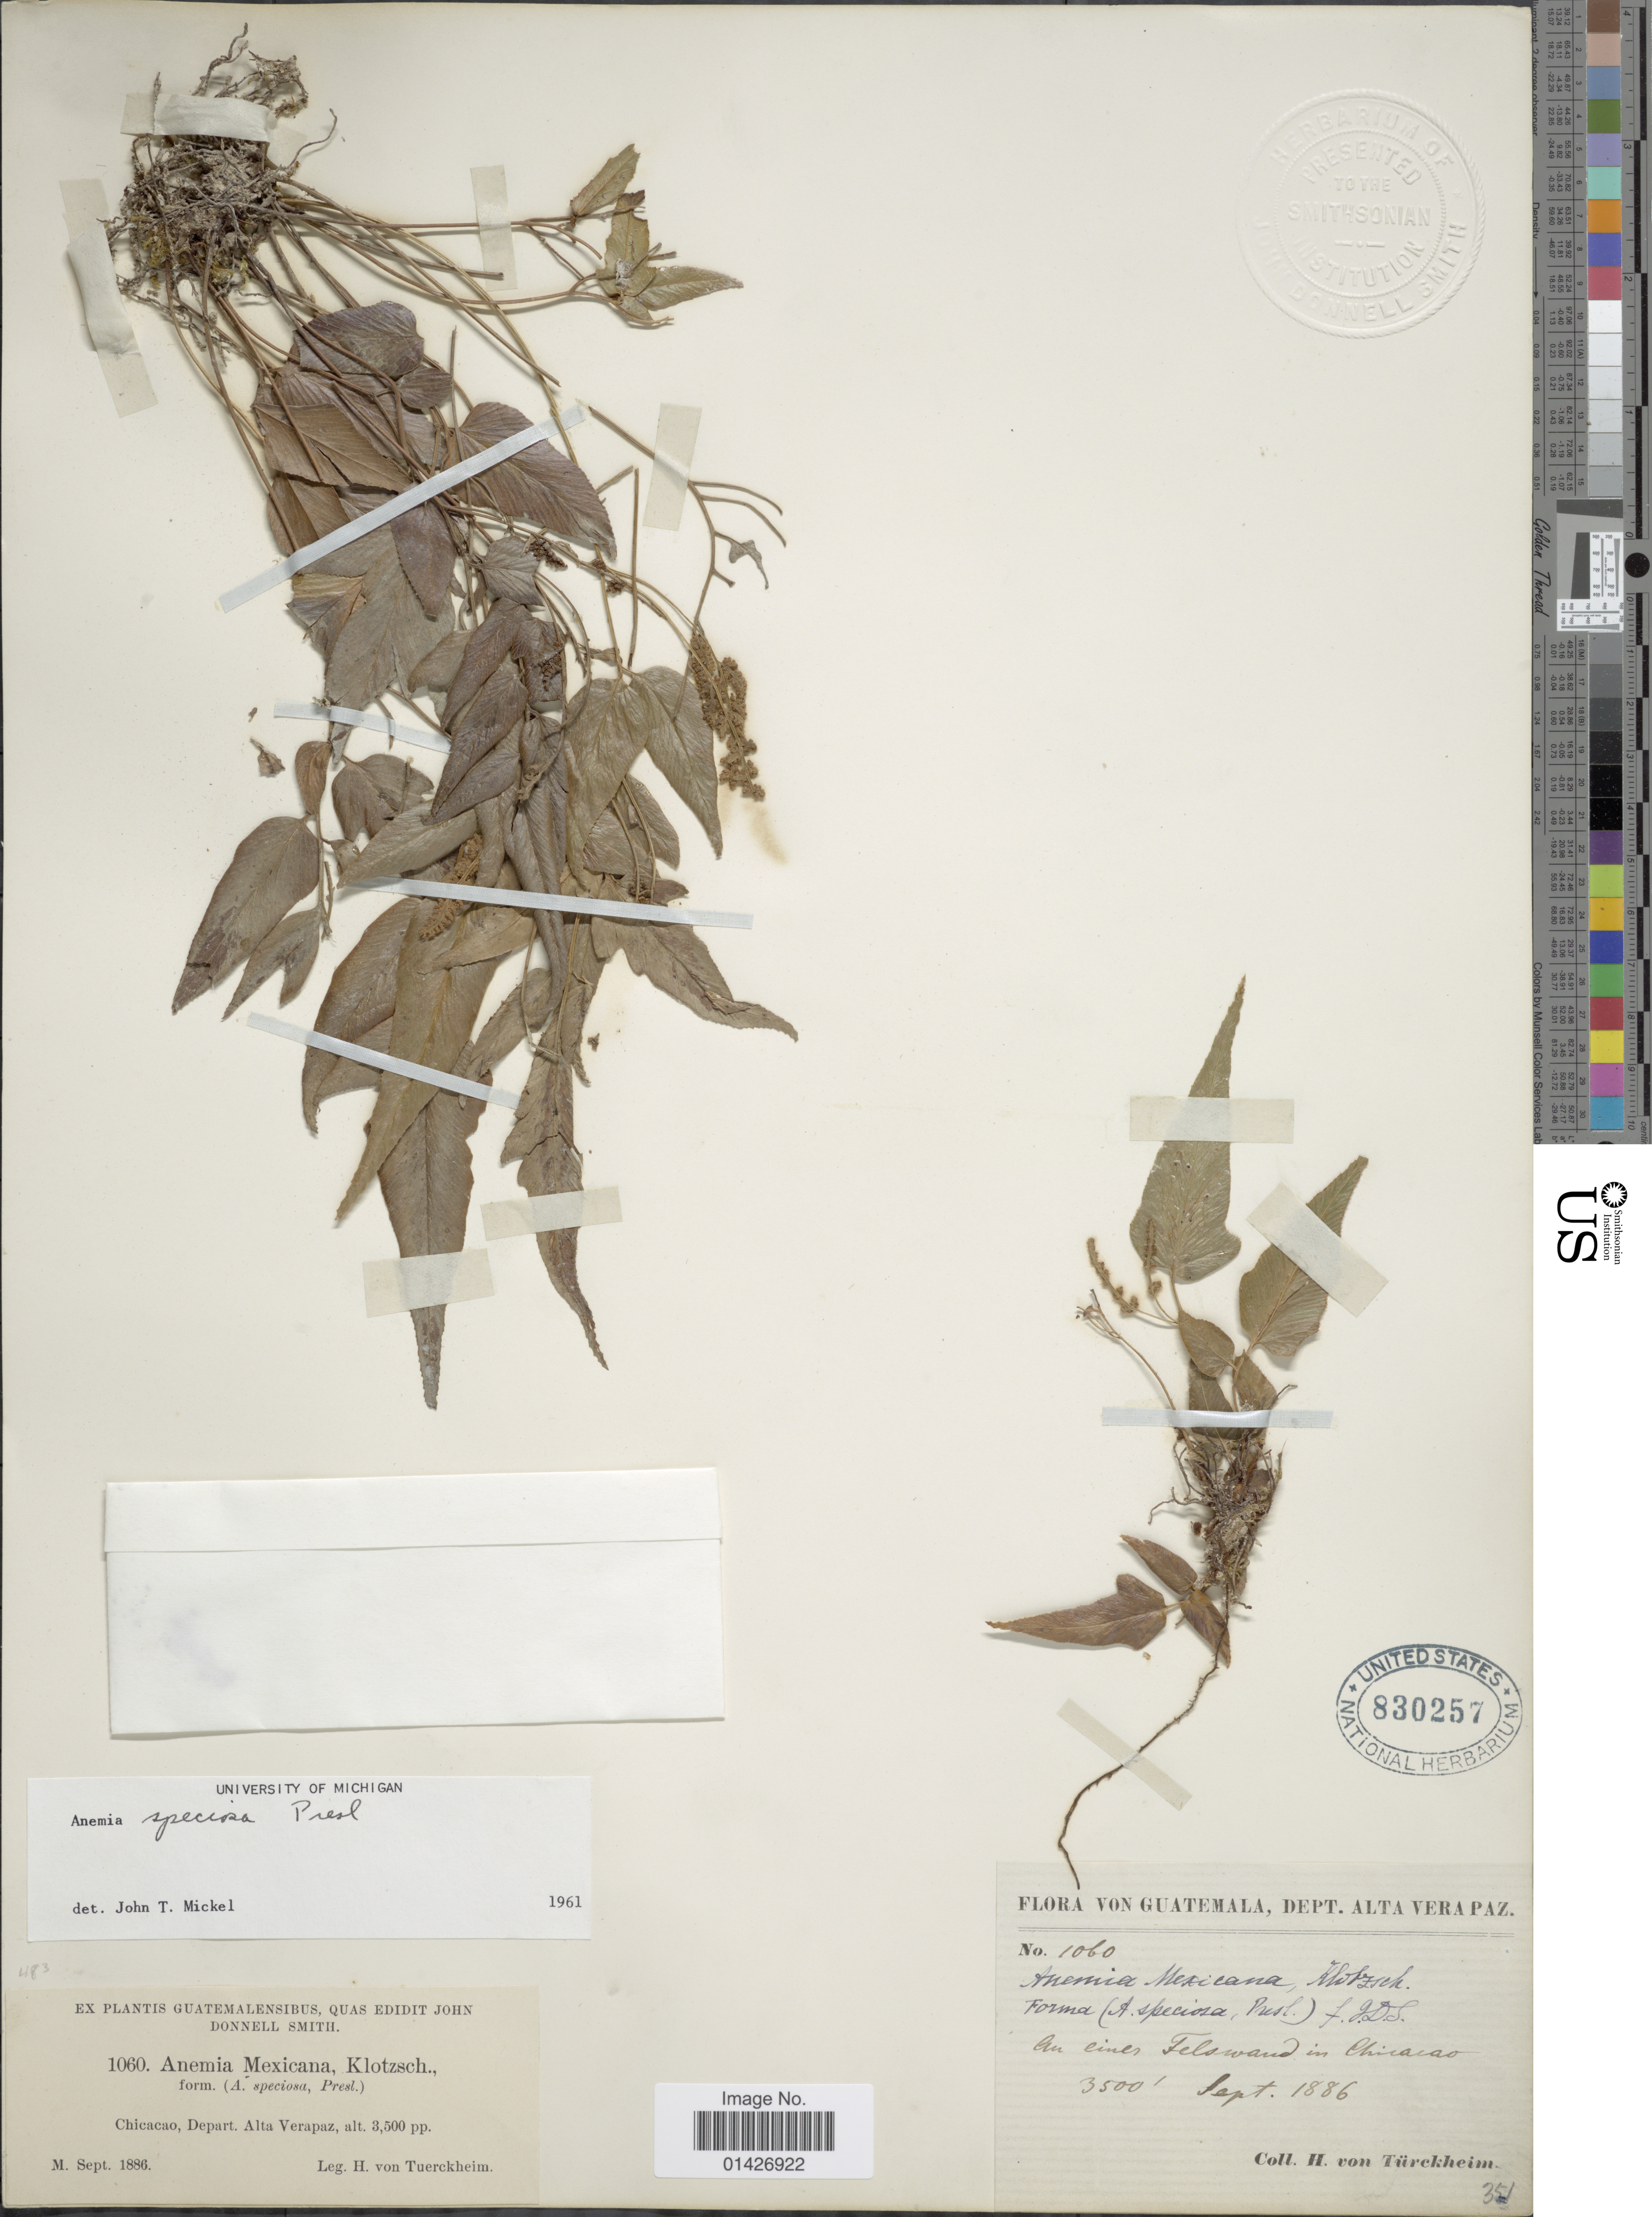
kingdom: Plantae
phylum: Tracheophyta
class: Polypodiopsida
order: Schizaeales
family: Anemiaceae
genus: Anemia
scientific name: Anemia speciosa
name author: C. Presl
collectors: H. von Türckheim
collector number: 1060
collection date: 1886-09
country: Guatemala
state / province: Alta Verapaz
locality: Chicacao, Depart Alta Verapaz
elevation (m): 1067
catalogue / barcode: US 830257